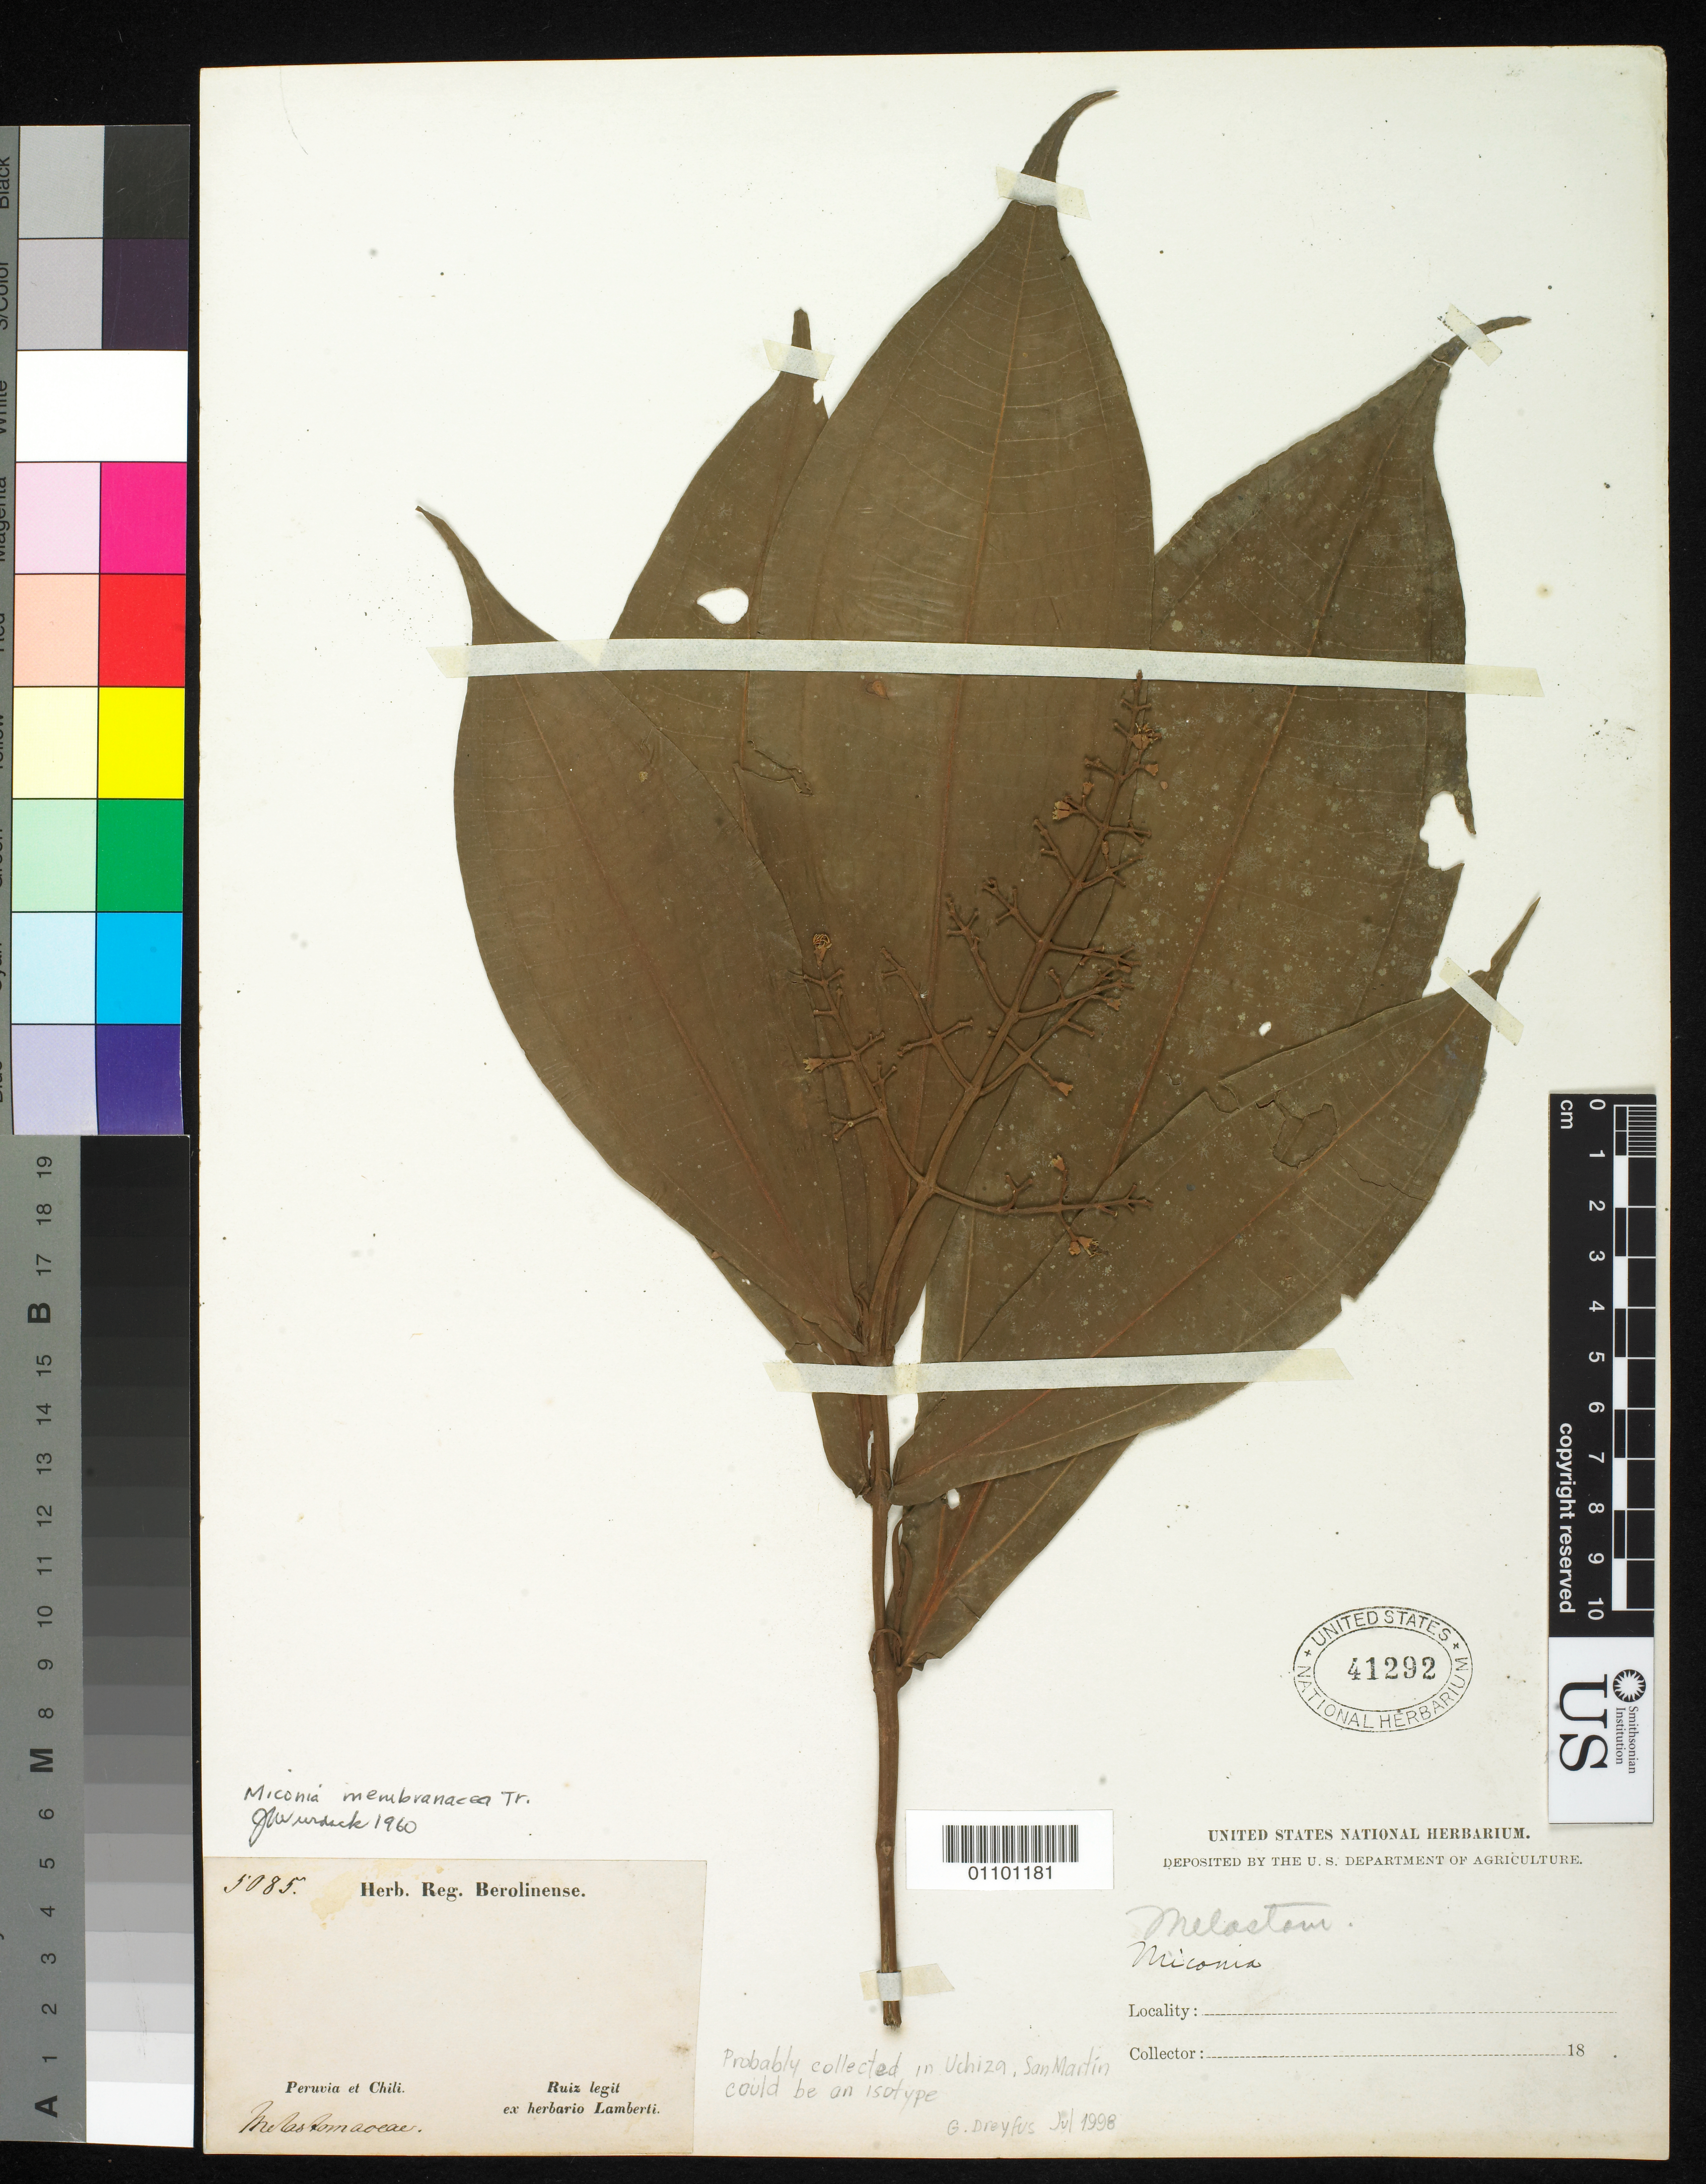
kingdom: Plantae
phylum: Tracheophyta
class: Magnoliopsida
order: Myrtales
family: Melastomataceae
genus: Miconia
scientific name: Miconia membranacea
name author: Triana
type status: Possible Type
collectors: H. Ruiz López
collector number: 5085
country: Chile / Peru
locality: "Peruvia et Chili"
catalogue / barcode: US 41292